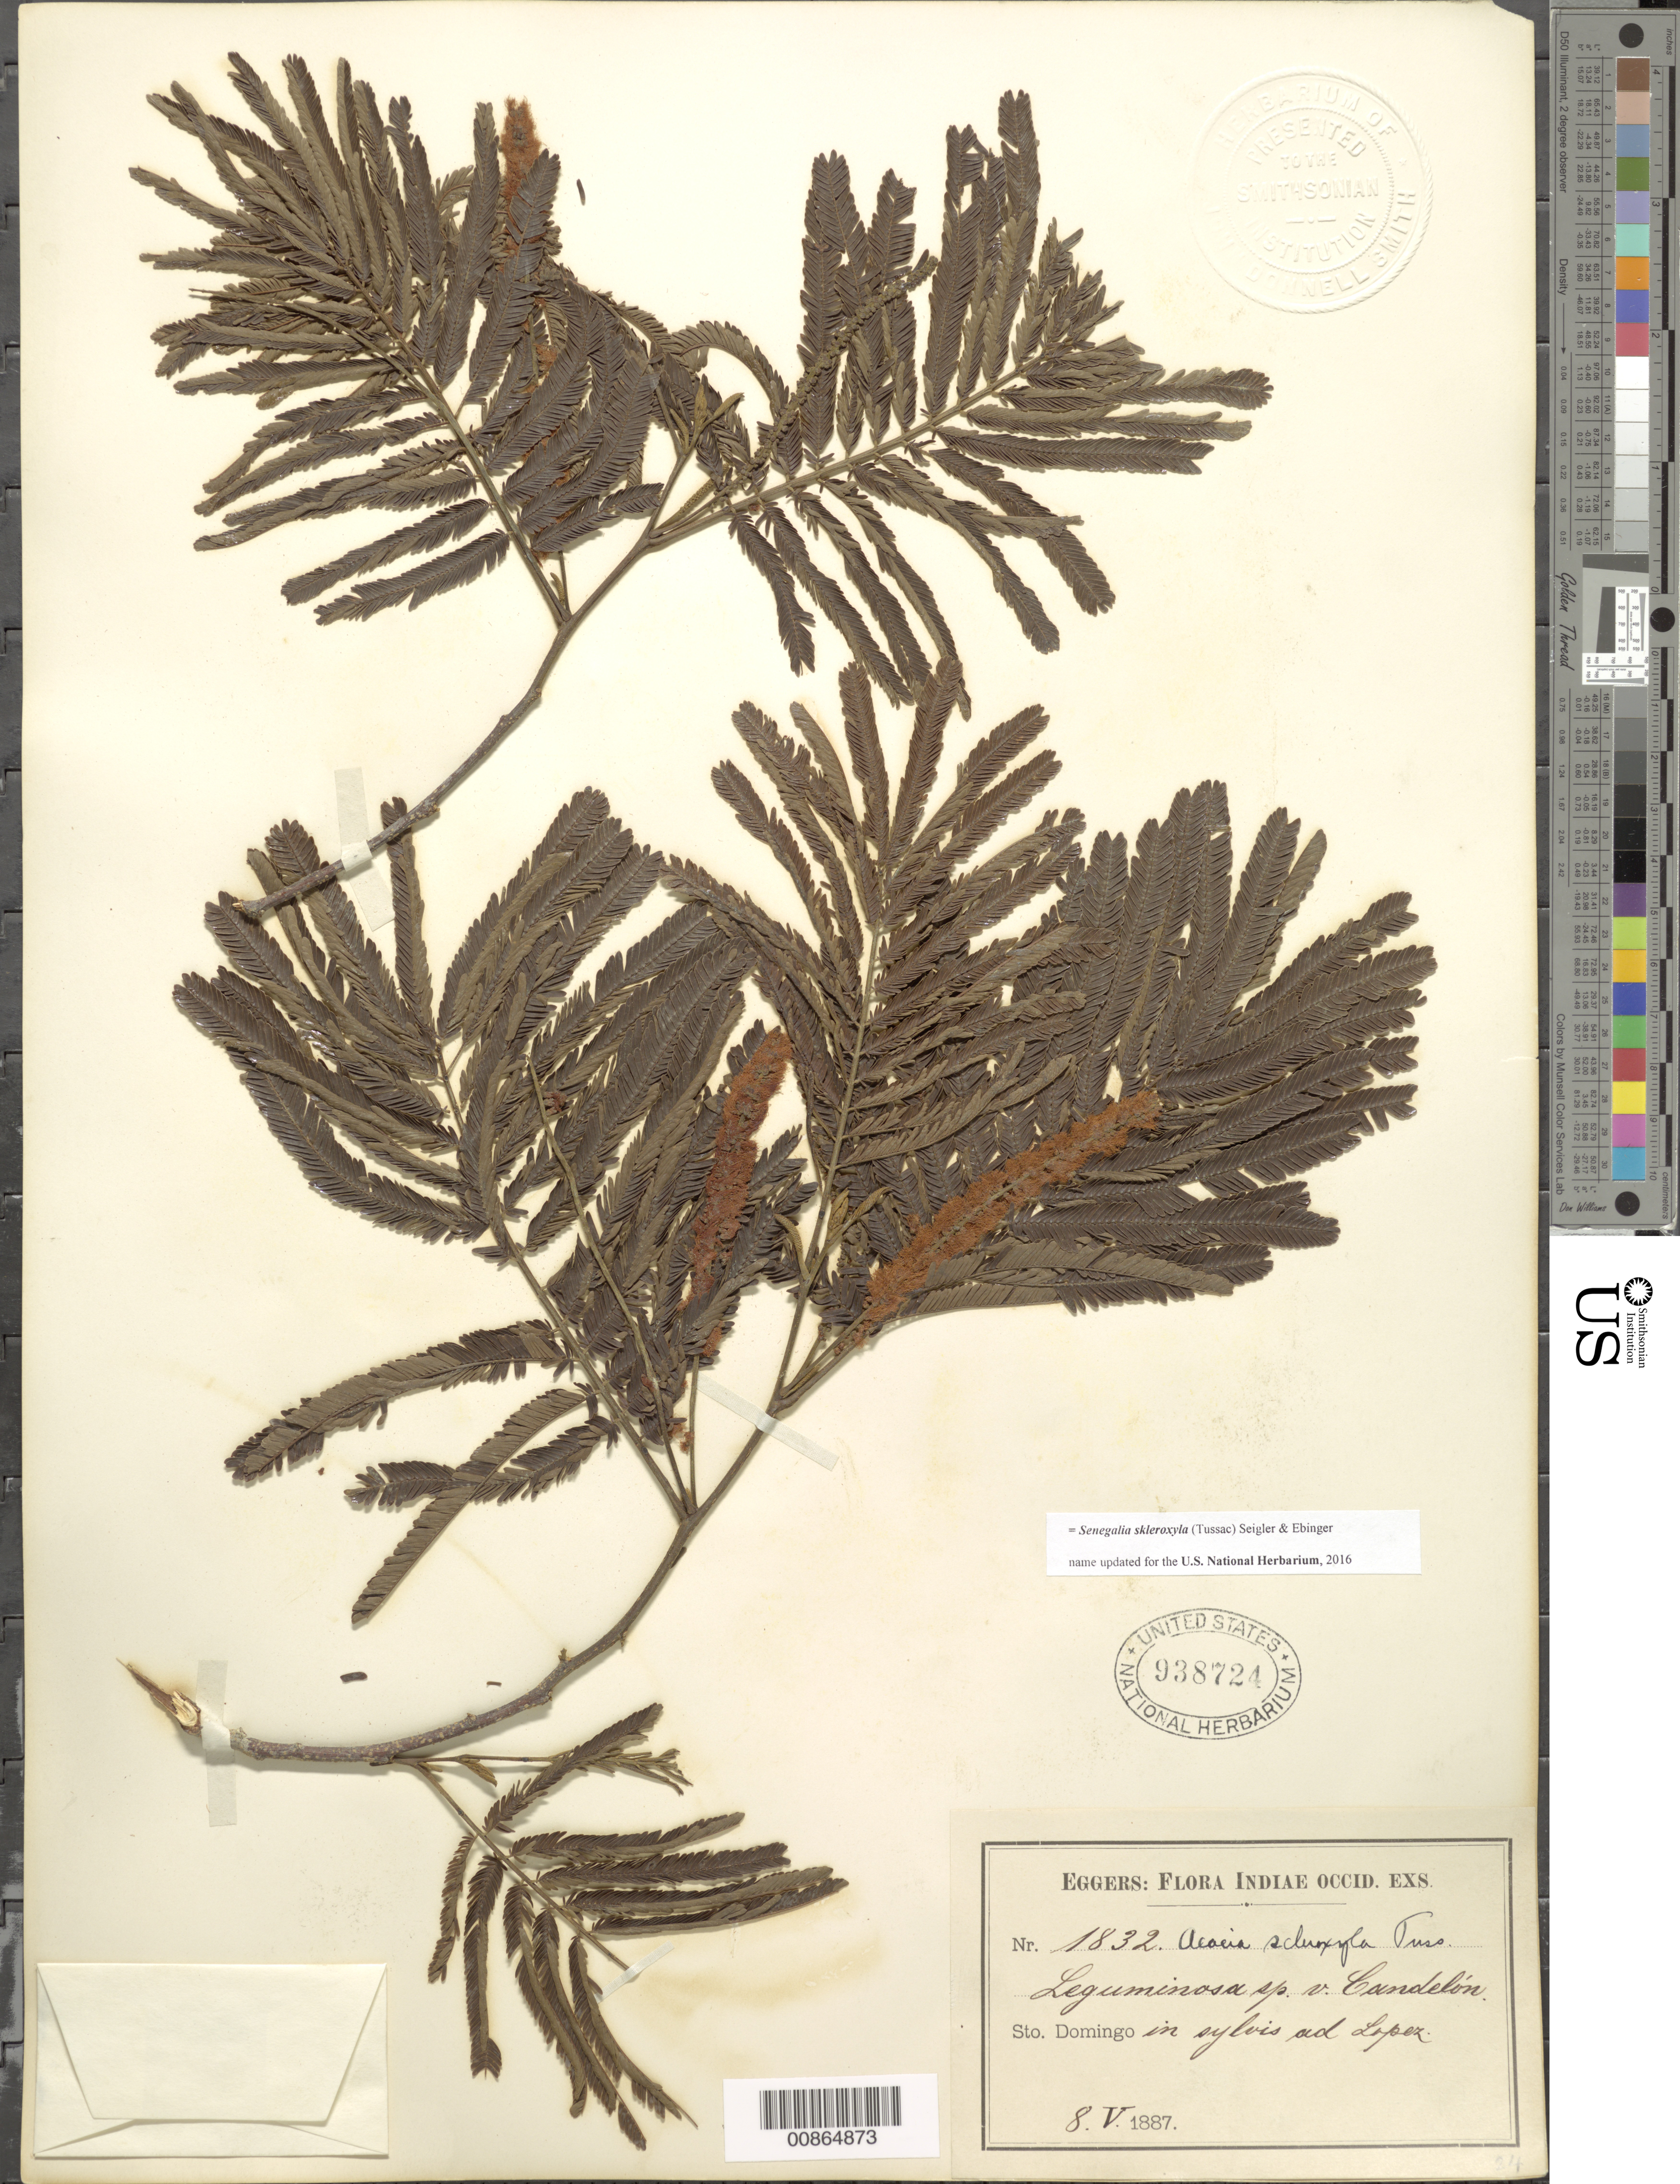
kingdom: Plantae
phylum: Tracheophyta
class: Magnoliopsida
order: Fabales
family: Fabaceae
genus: Parasenegalia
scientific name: Parasenegalia skleroxyla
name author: (Tussac) Seigler & Ebinger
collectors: H. F. A. von Eggers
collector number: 1832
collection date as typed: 08 May 1887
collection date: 1887-05-08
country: Dominican Republic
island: Hispaniola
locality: Ad Lopez.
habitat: In sylvis.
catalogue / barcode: US 938724